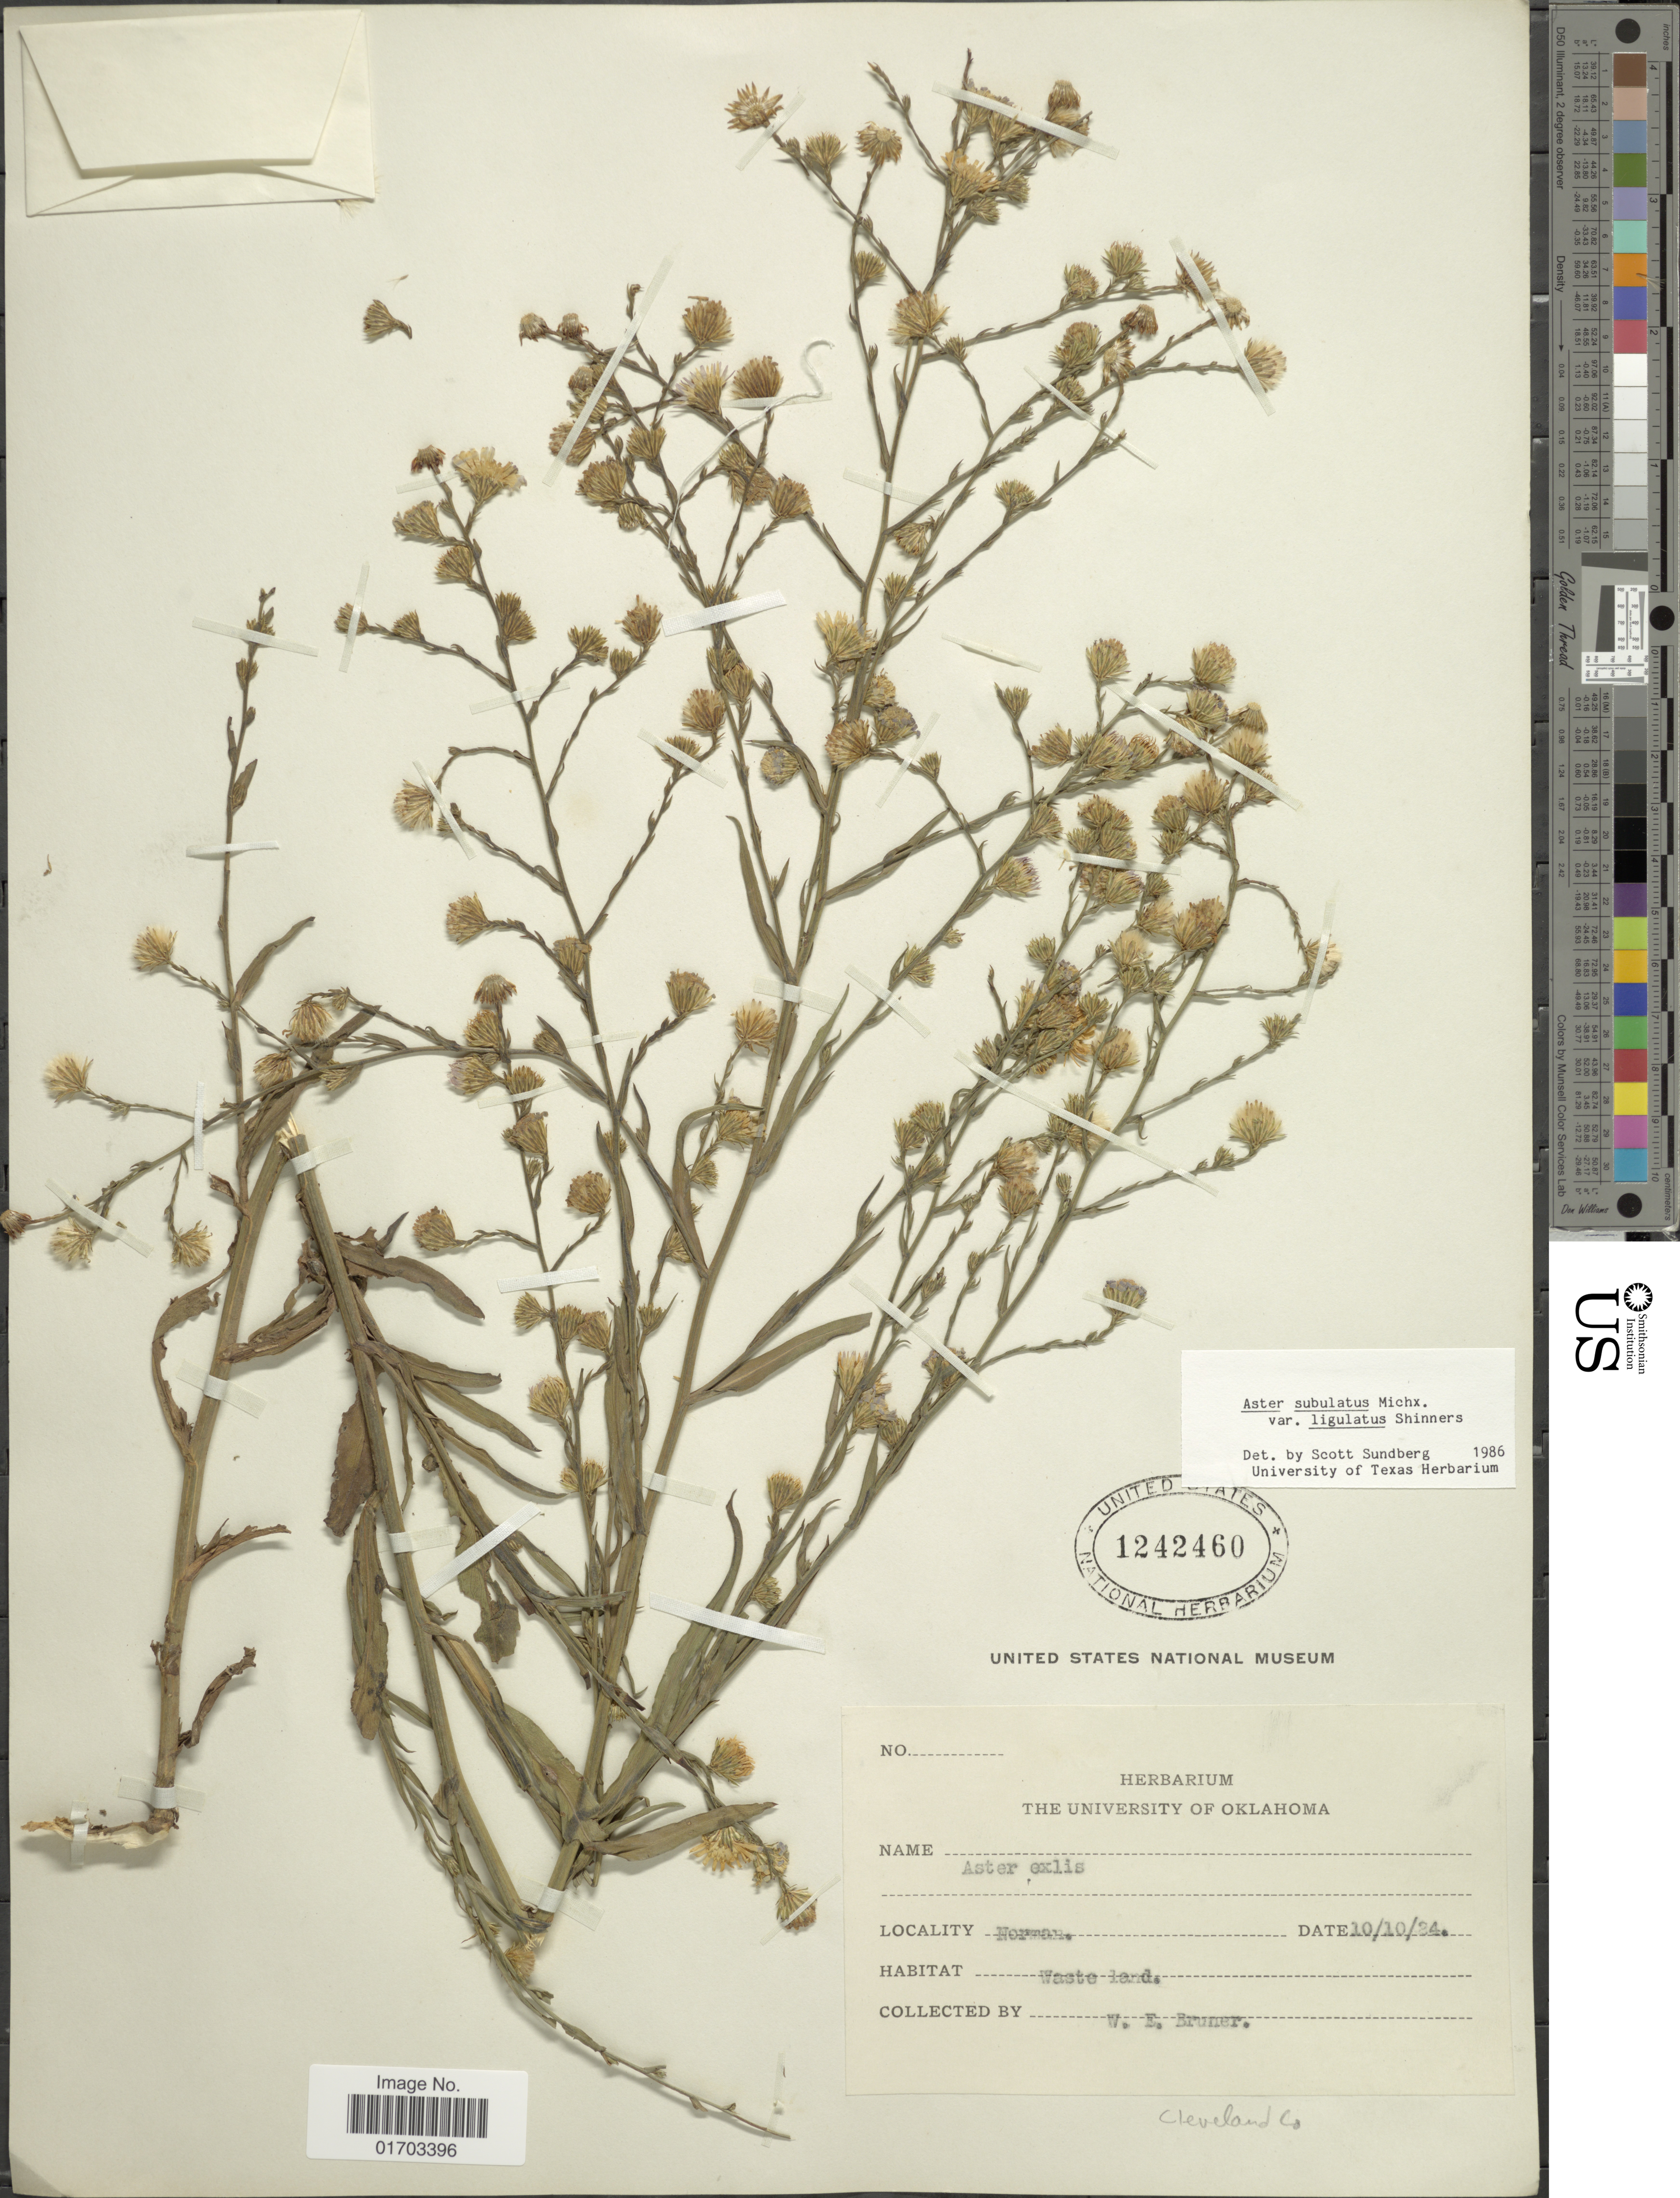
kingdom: Plantae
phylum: Tracheophyta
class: Magnoliopsida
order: Asterales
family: Asteraceae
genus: Symphyotrichum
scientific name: Symphyotrichum subulatum var. ligulatum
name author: (Shinners) S.D. Sundb.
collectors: W. Bruner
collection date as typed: Transcribed d/m/y: 10/10/24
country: United States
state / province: Oklahoma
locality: Cleveland Co., Norman, Waste land.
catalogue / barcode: US 1242460